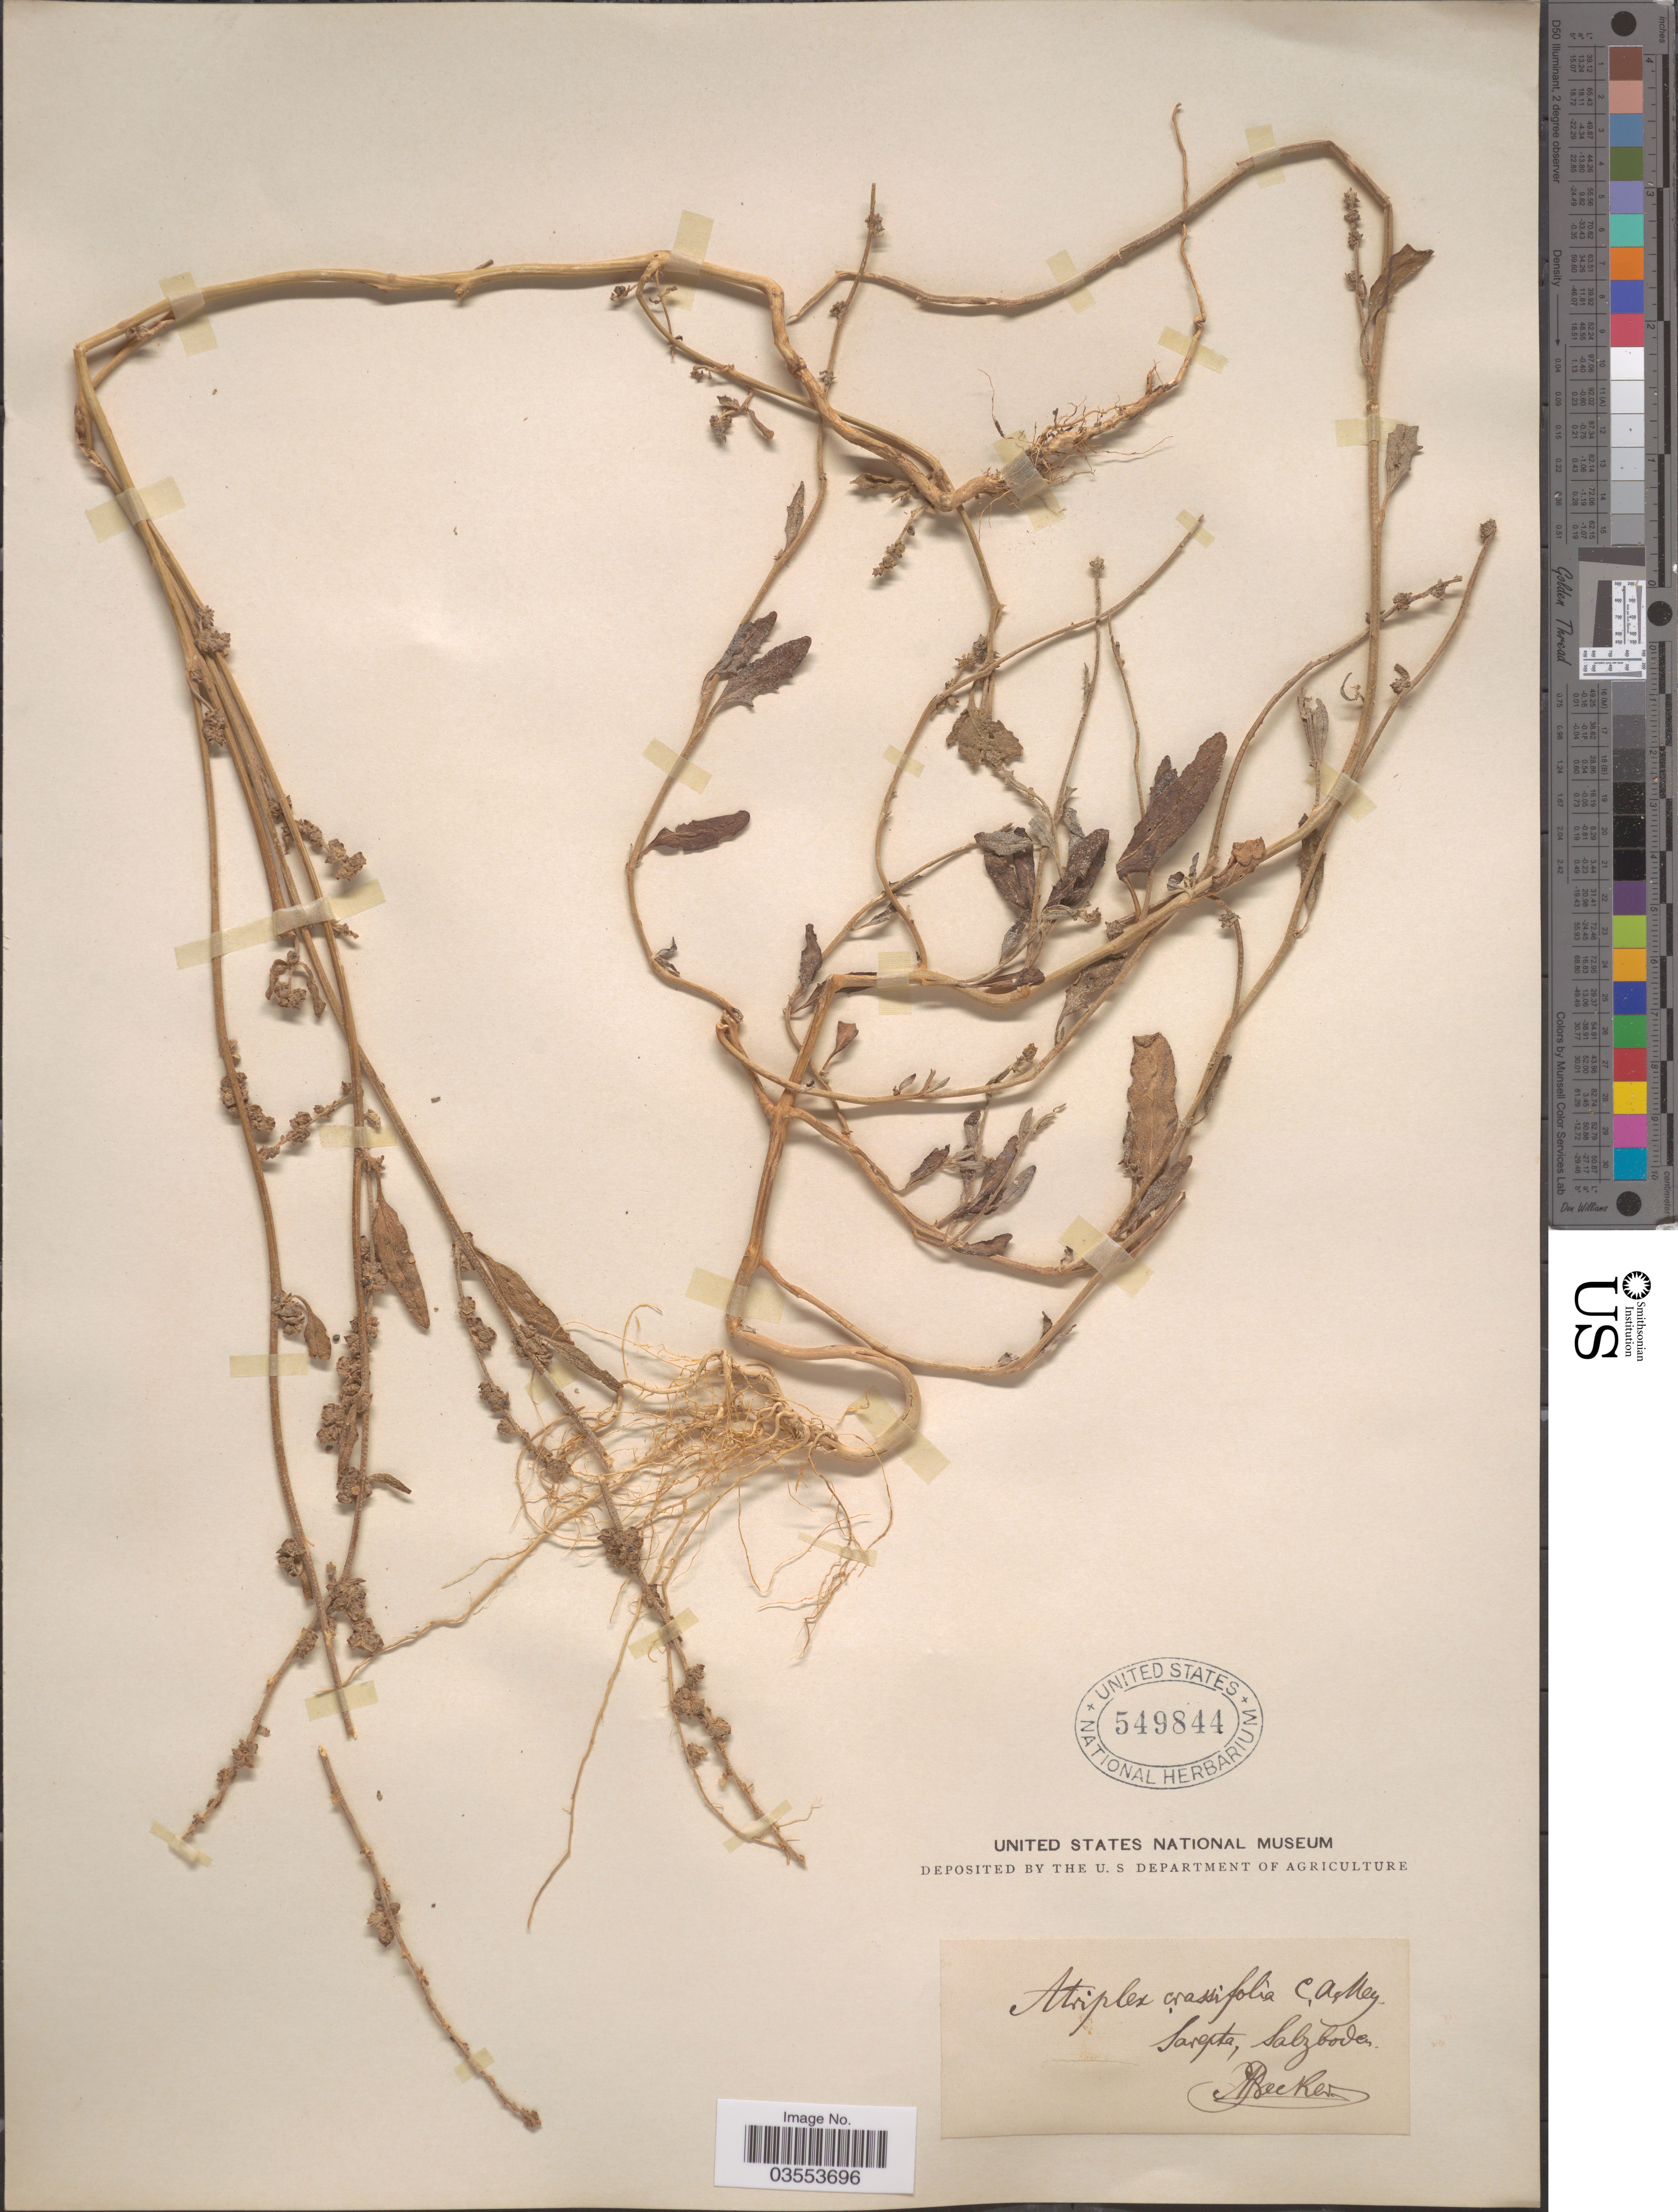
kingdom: Plantae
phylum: Tracheophyta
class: Magnoliopsida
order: Caryophyllales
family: Amaranthaceae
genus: Atriplex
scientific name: Atriplex crassifolia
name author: Ledeb.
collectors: A. Becker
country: Russian Federation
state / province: Volgograd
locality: Sarepta, Salzboden.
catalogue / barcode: US 549844